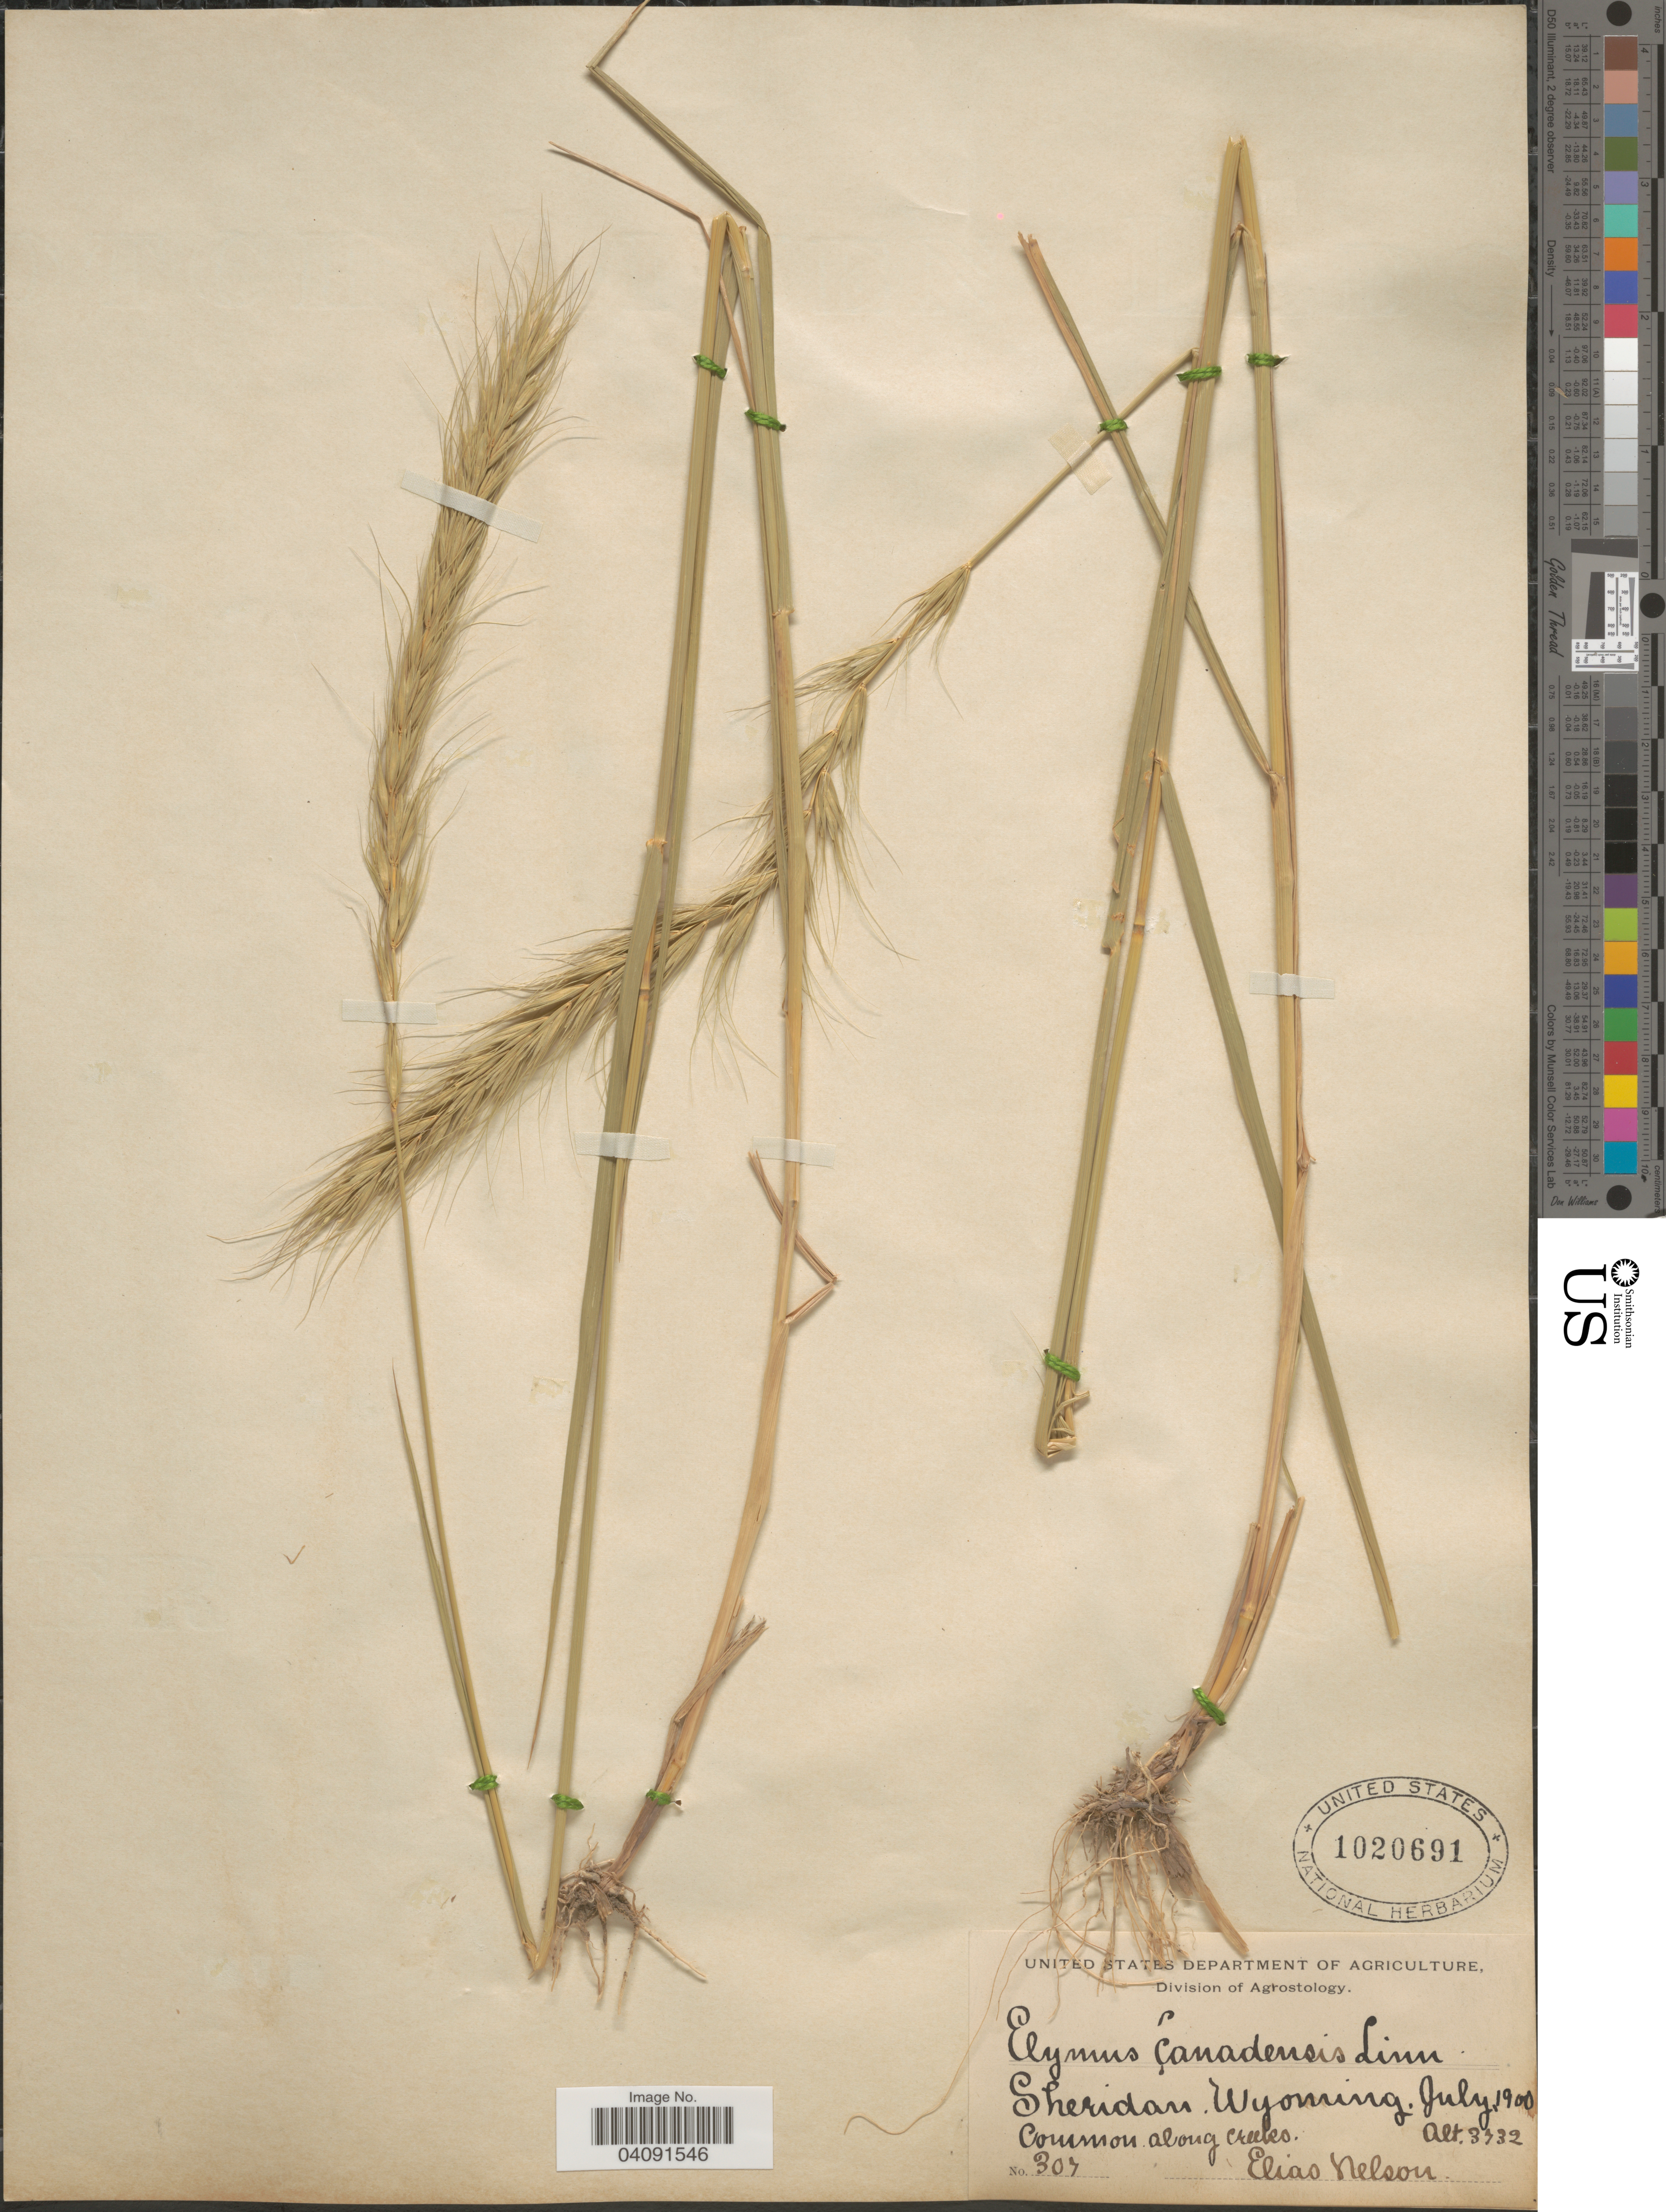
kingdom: Plantae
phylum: Tracheophyta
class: Liliopsida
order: Poales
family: Poaceae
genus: Elymus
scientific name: Elymus canadensis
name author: L.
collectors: E. Nelson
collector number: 307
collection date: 1900-07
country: United States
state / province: Wyoming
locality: Sheridan. Common along creeks.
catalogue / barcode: US 1020691